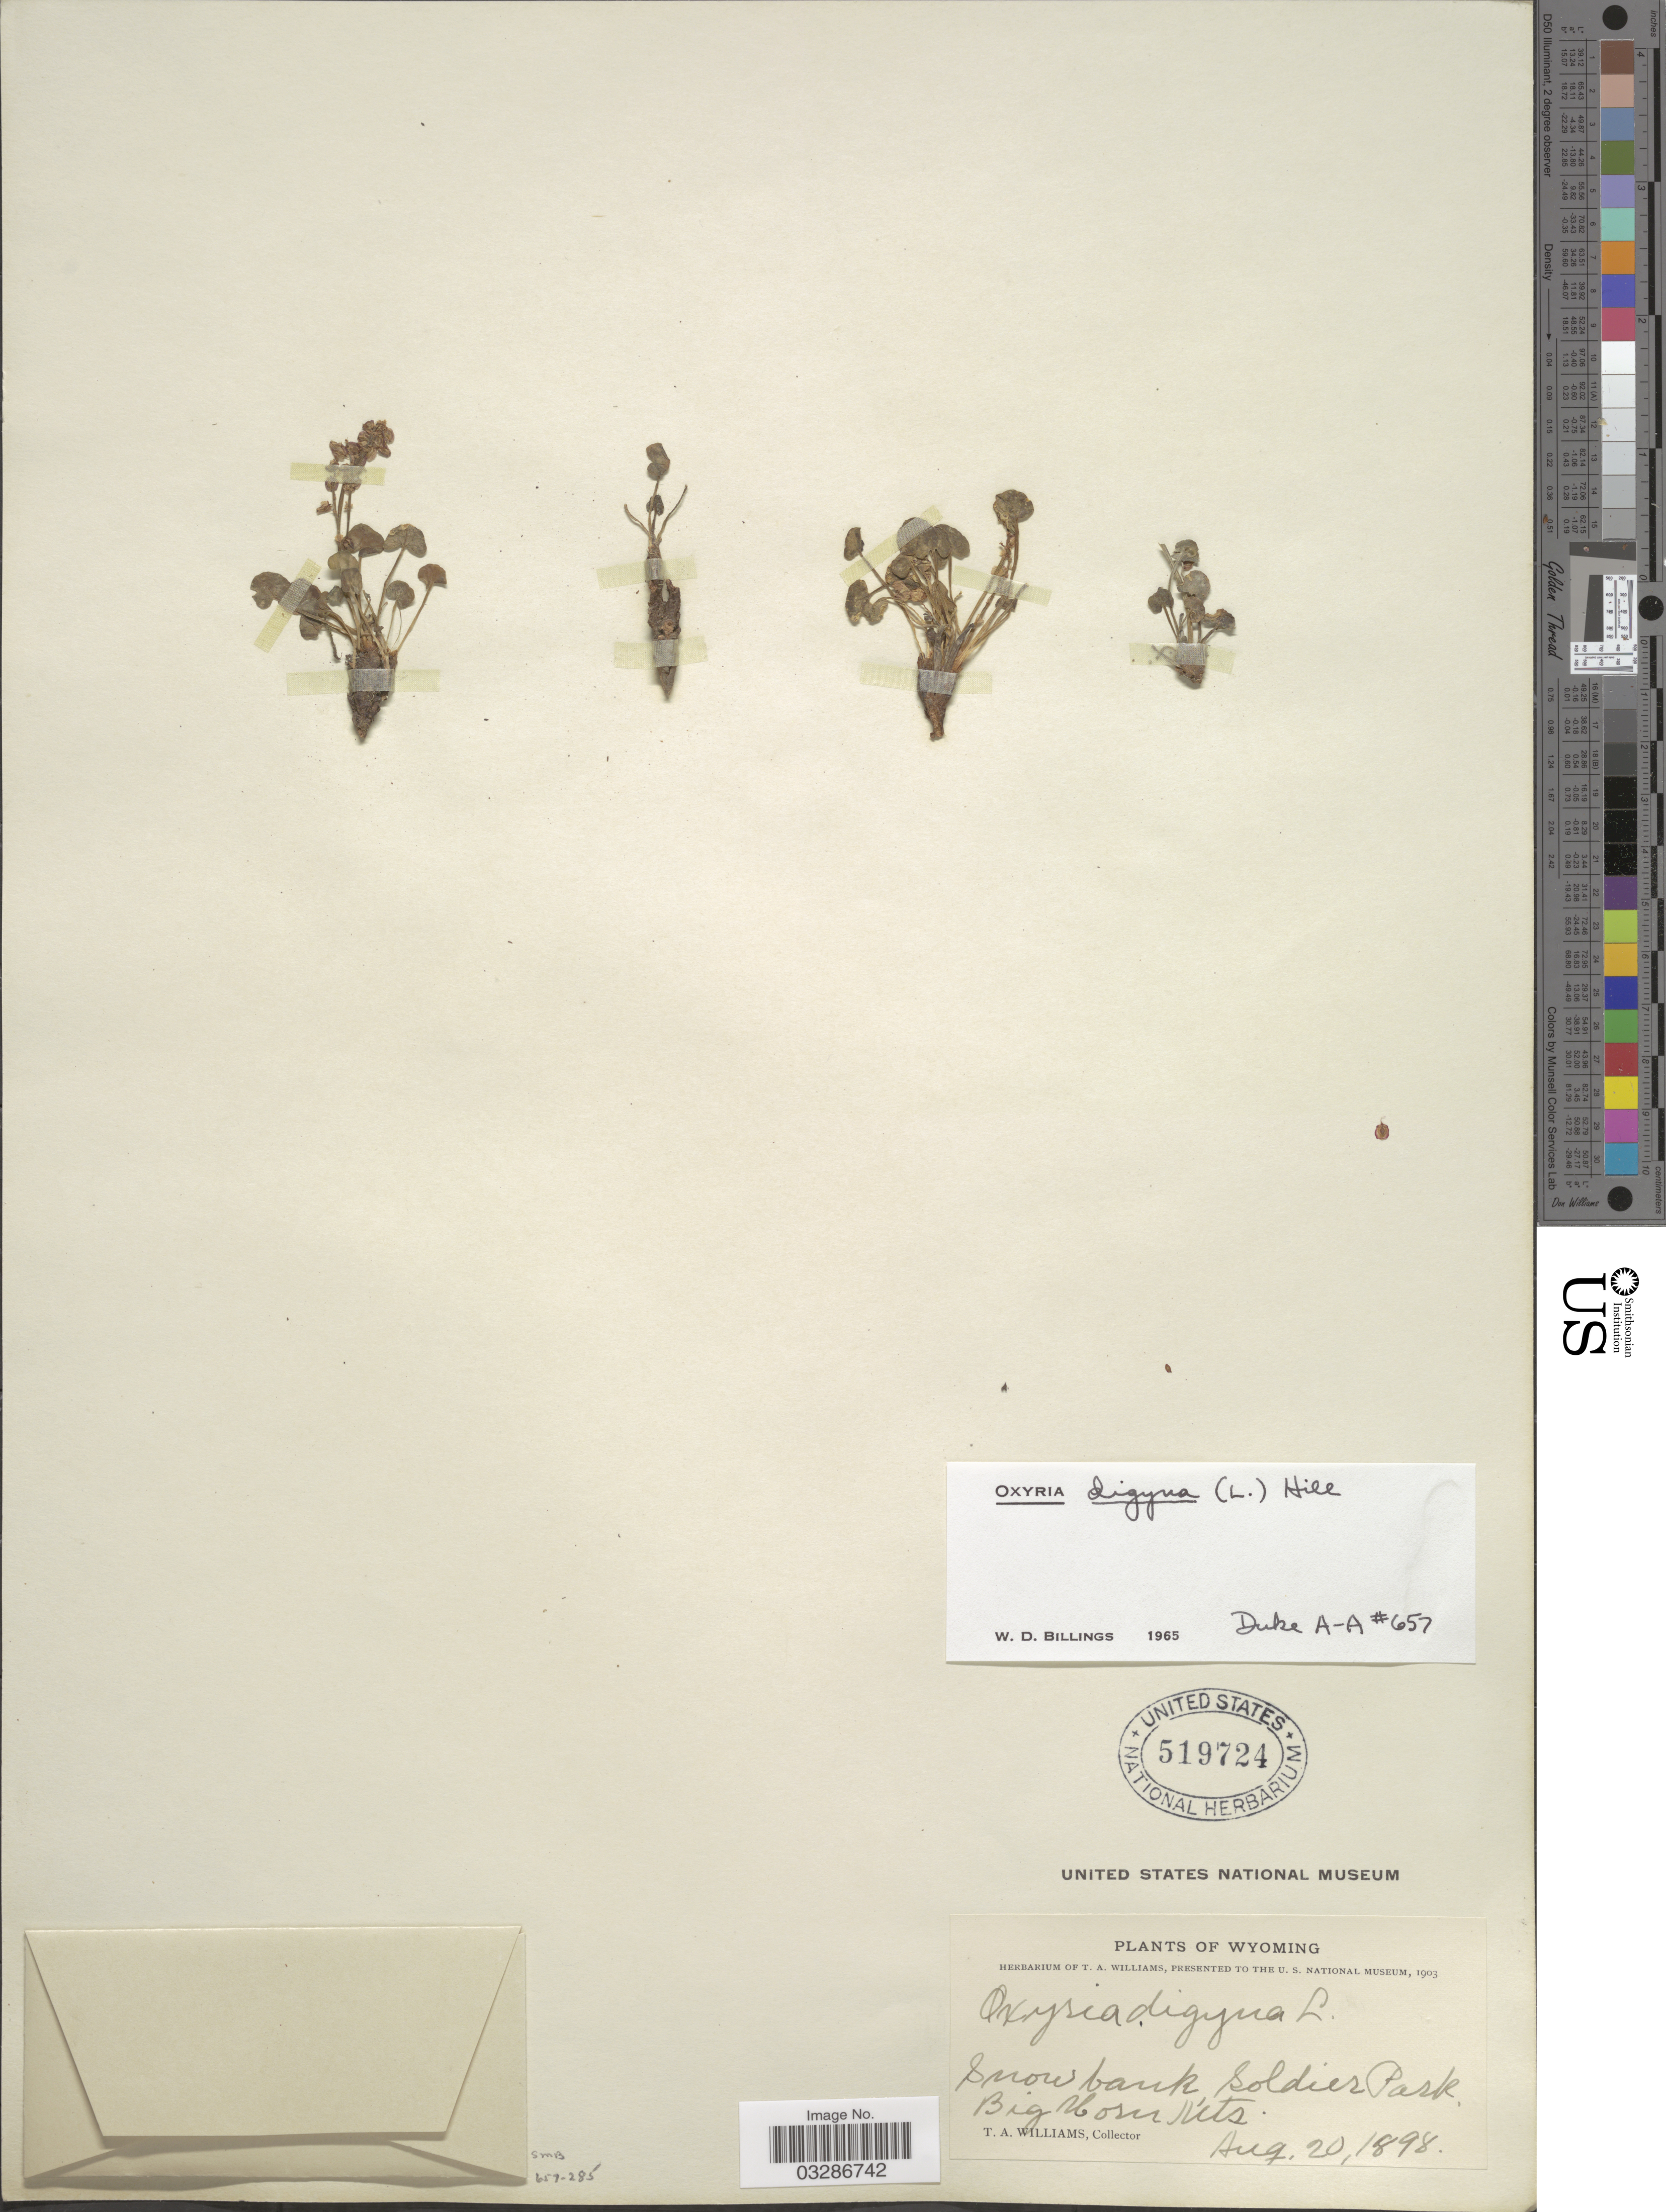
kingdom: Plantae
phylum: Tracheophyta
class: Magnoliopsida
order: Caryophyllales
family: Polygonaceae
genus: Oxyria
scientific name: Oxyria digyna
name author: (L.) Hill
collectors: T. Williams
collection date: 1898-08-20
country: United States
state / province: Wyoming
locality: Snow bank Soldier Park. Big Horn Mts.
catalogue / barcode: US 519724